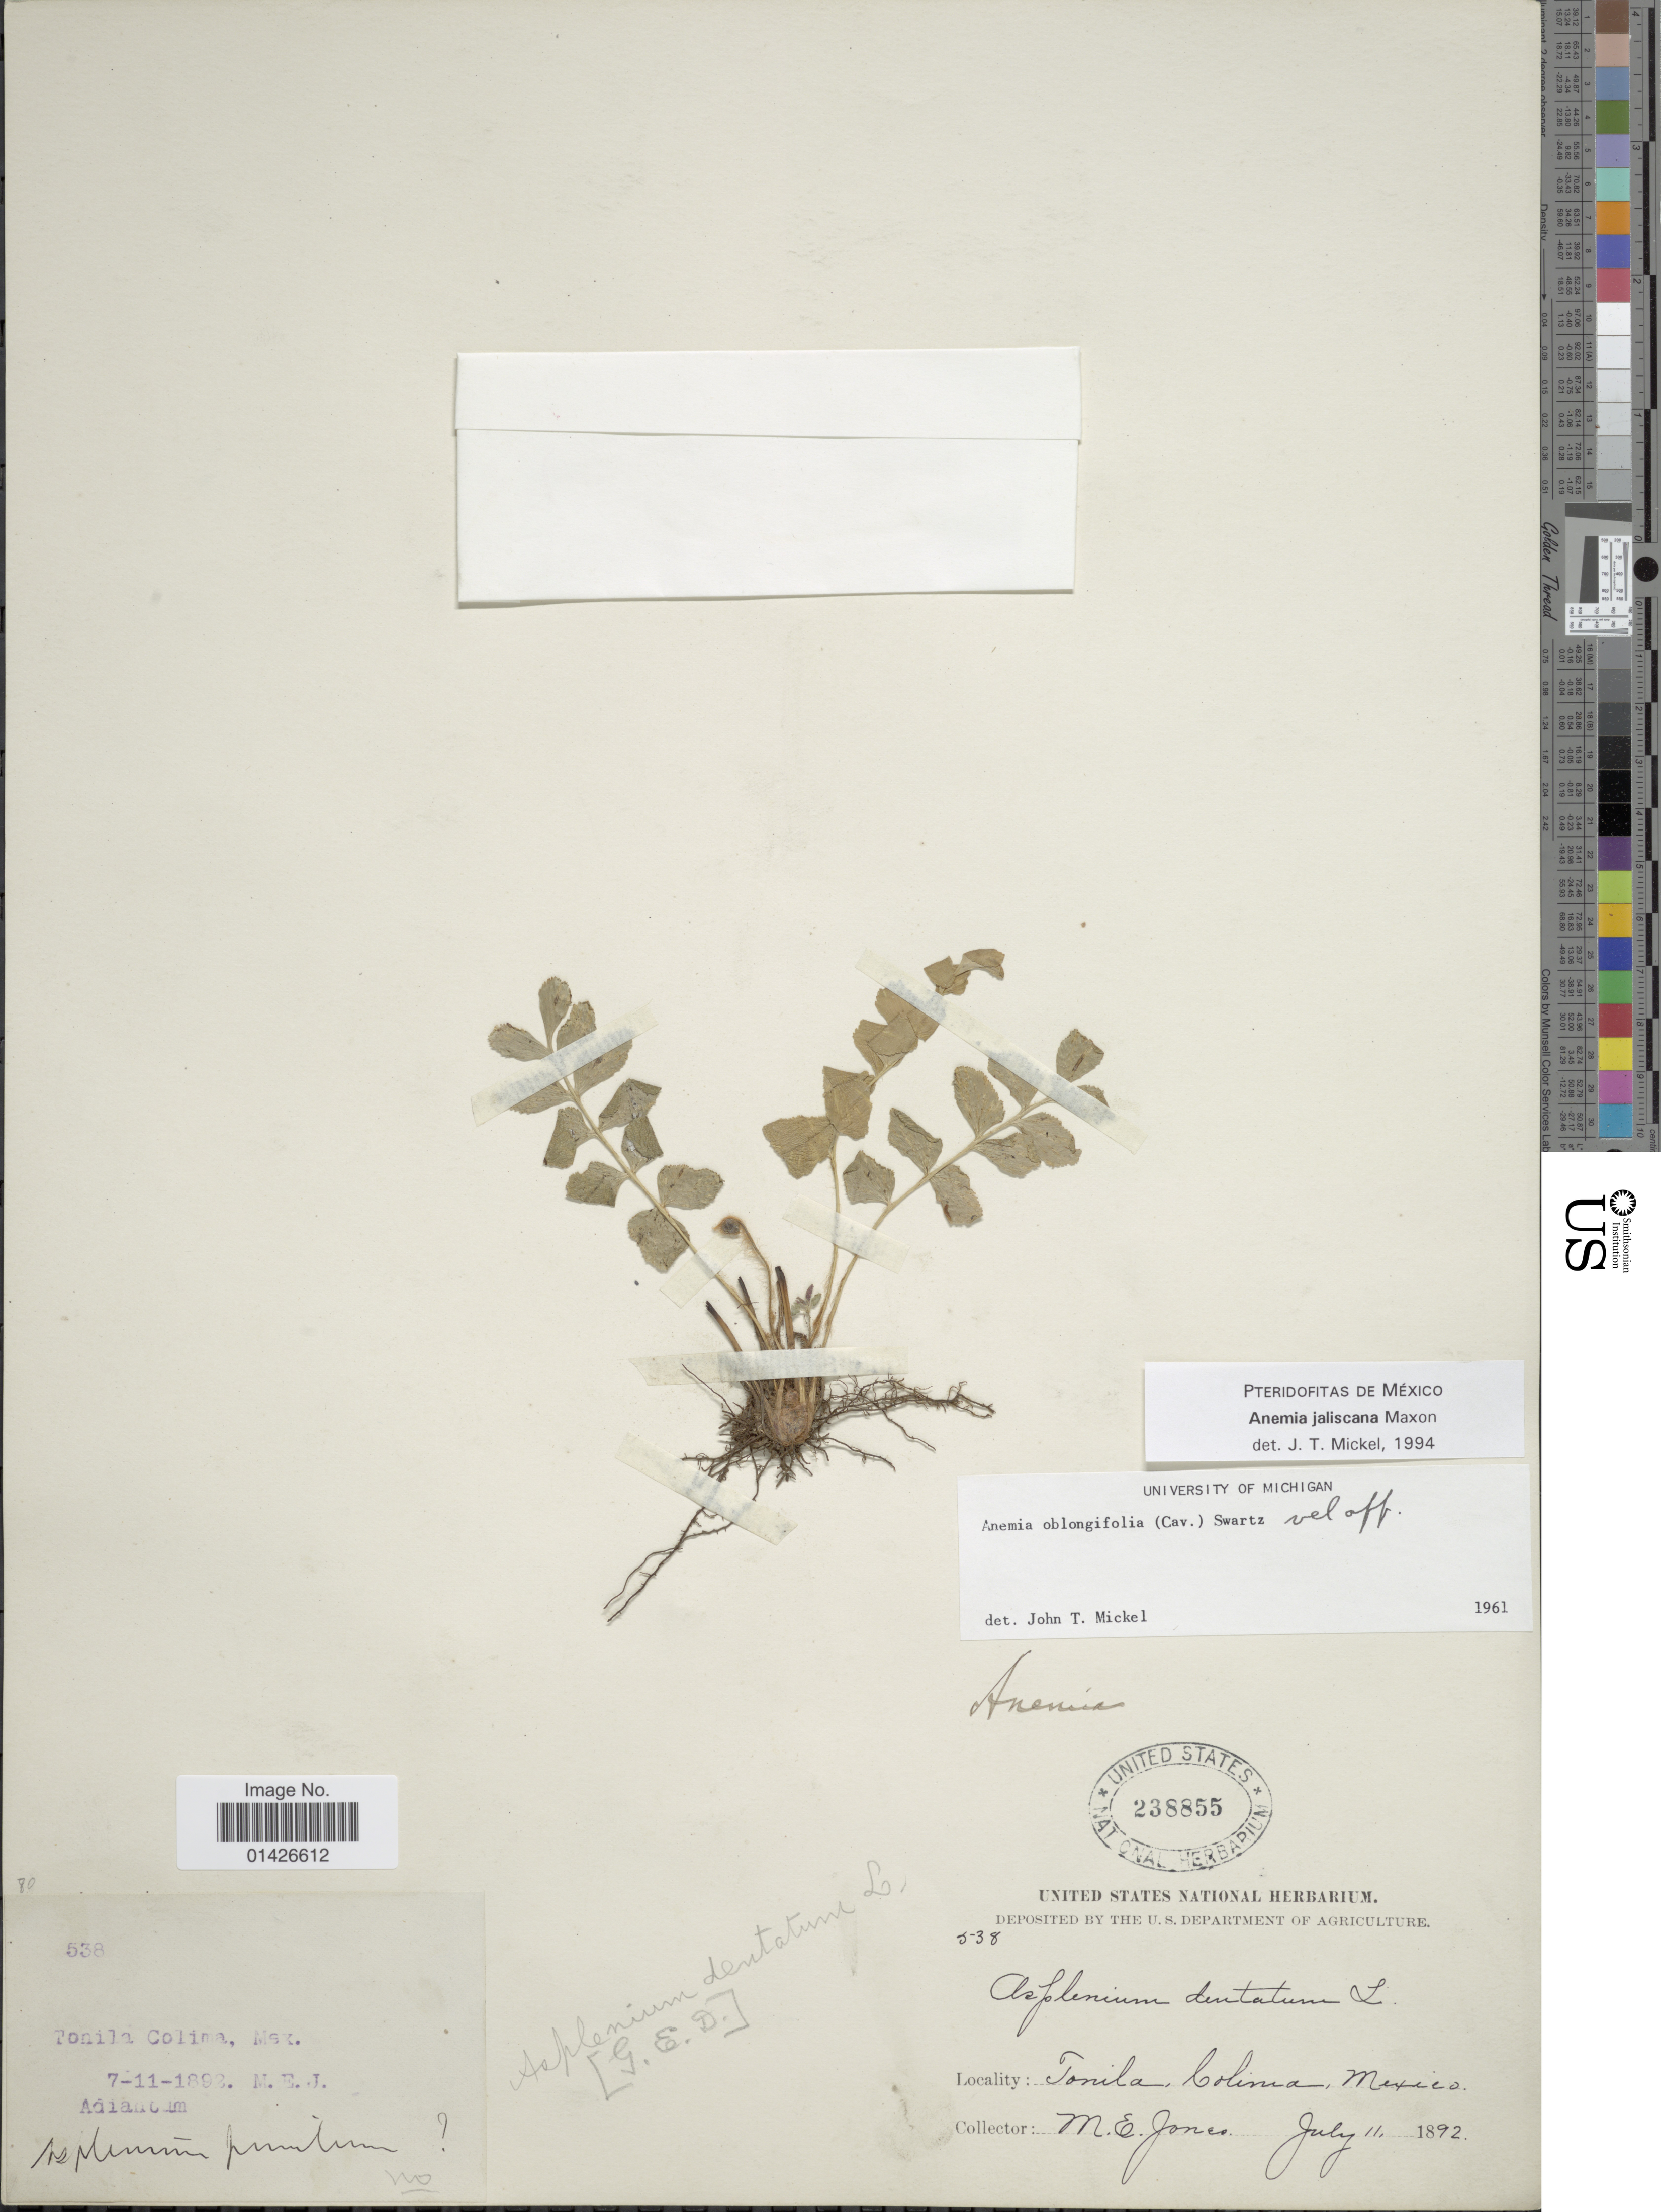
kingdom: Plantae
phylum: Tracheophyta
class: Polypodiopsida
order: Schizaeales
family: Anemiaceae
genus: Anemia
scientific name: Anemia jaliscana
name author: Maxon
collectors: M. E. Jones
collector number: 538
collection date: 1892-07-11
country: Mexico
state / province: Colima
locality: Tonila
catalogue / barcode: US 238855